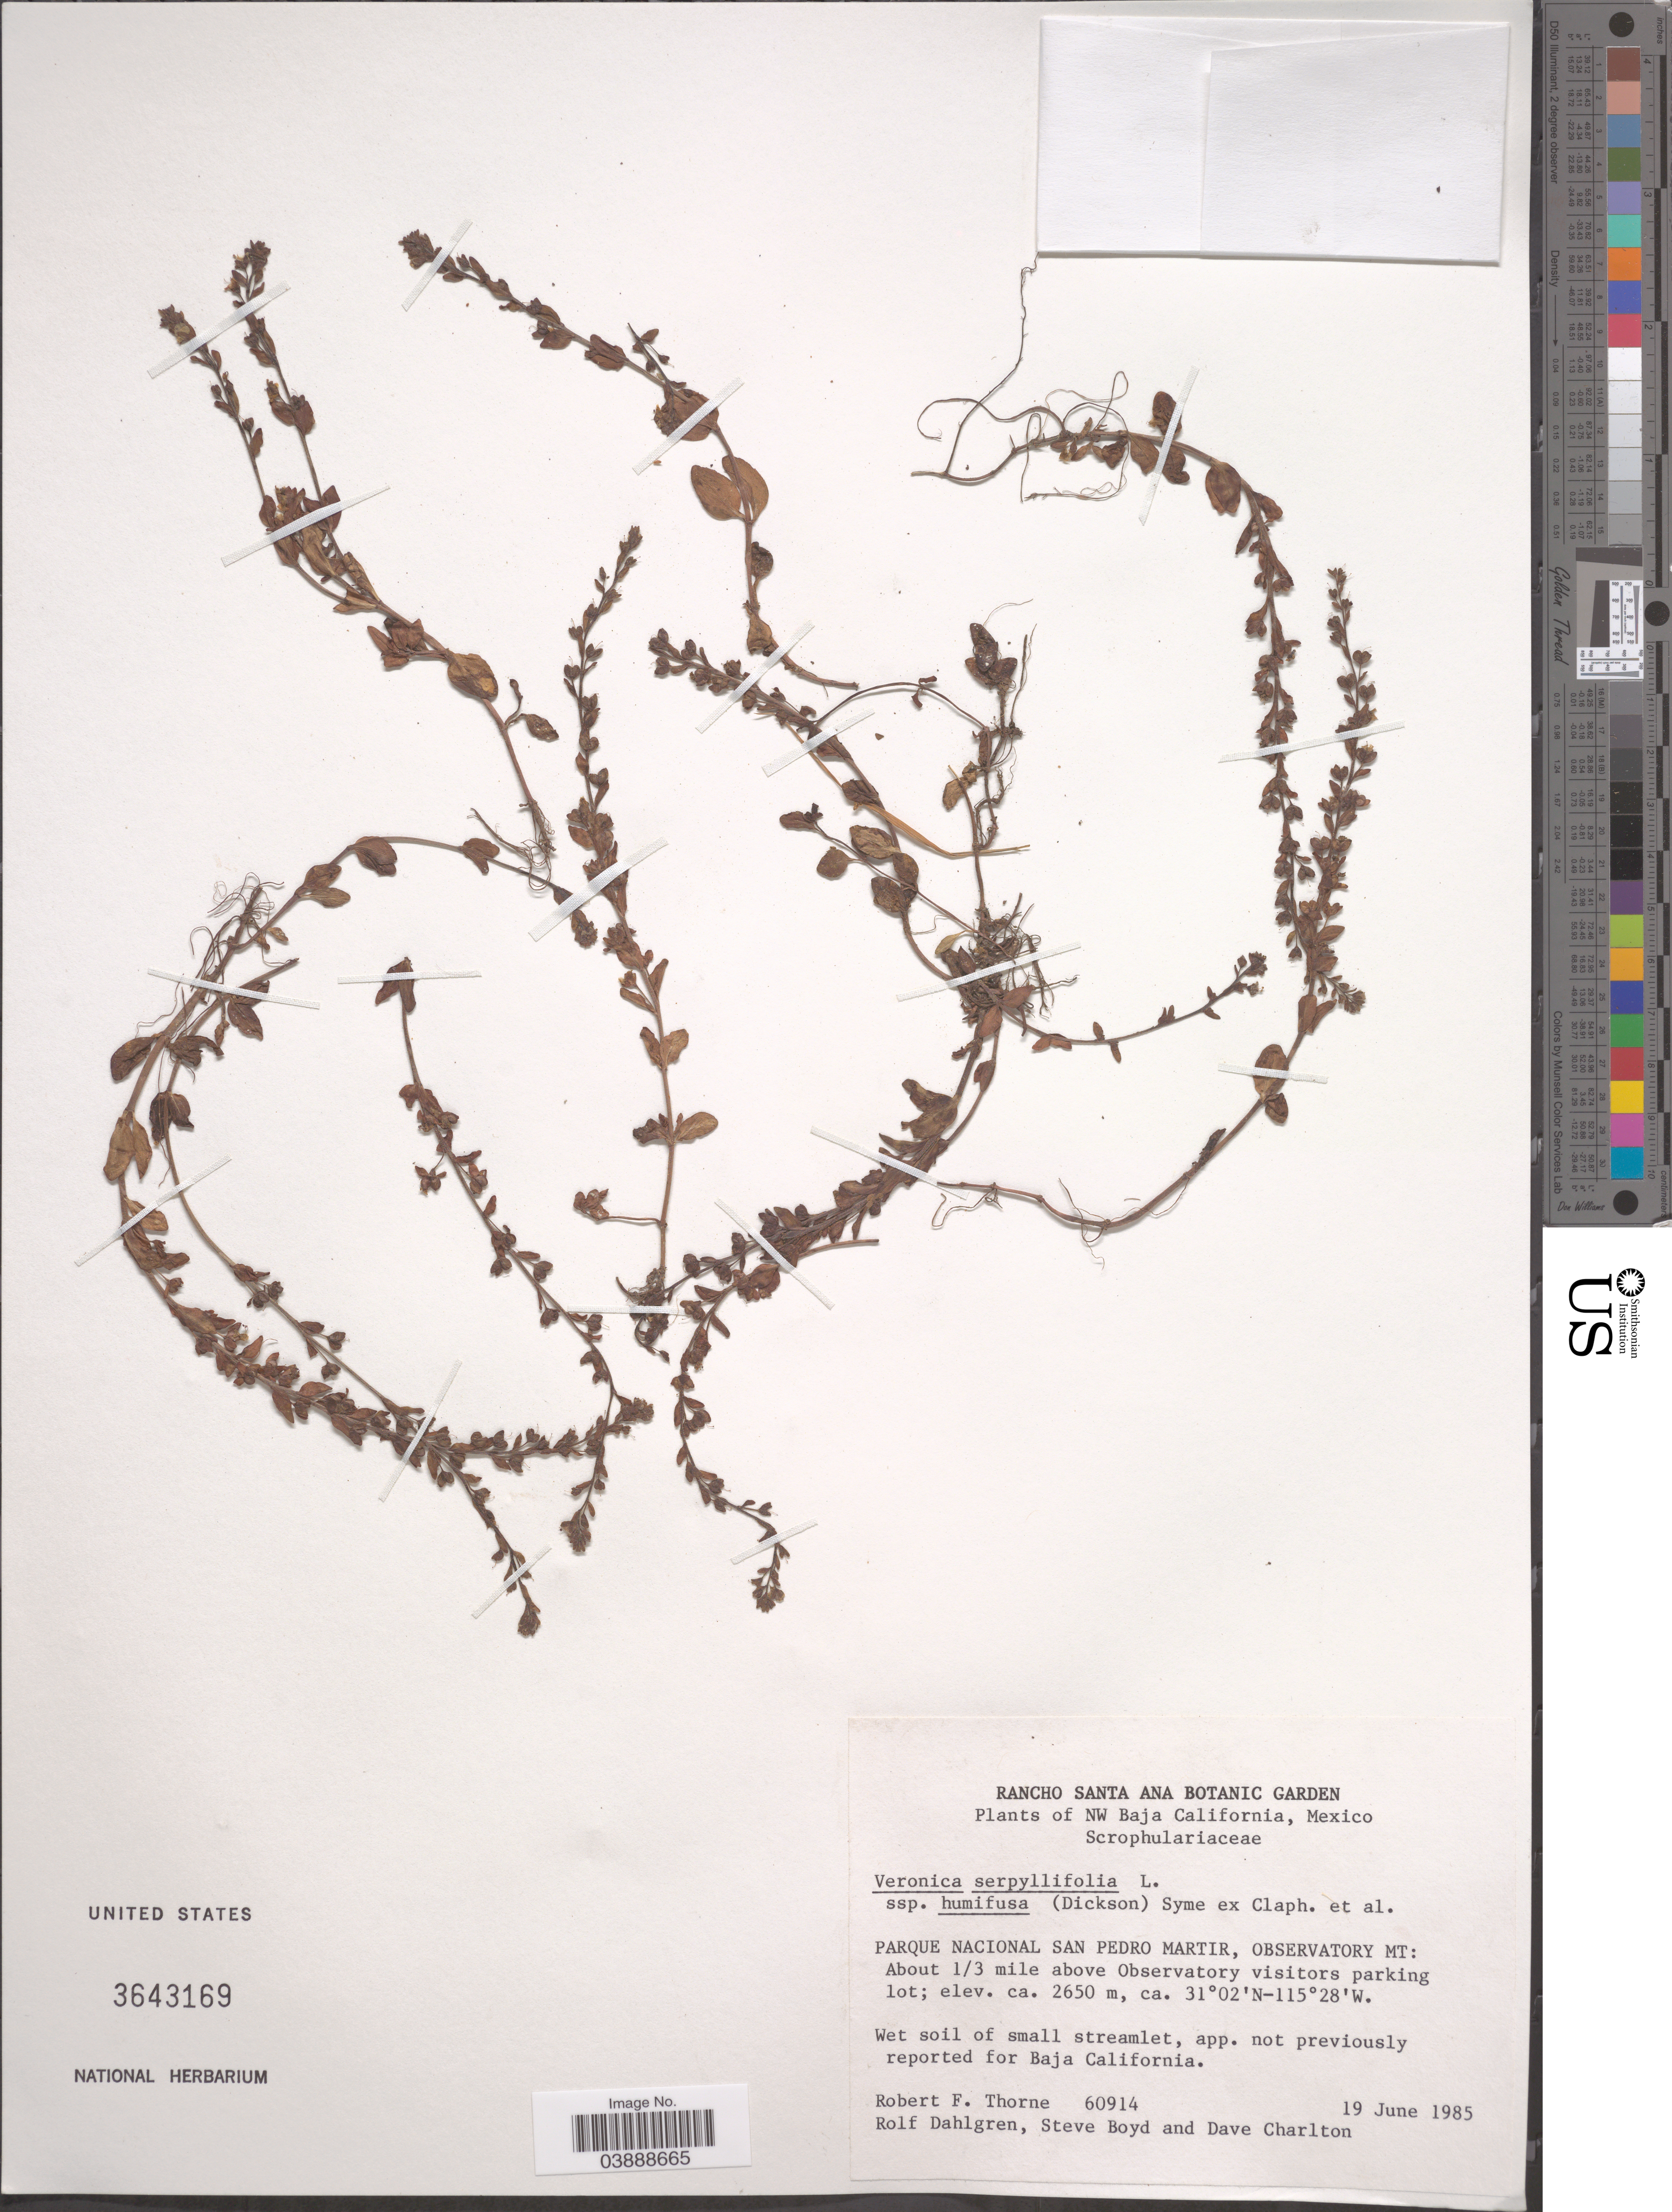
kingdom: Plantae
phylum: Tracheophyta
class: Magnoliopsida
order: Lamiales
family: Plantaginaceae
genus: Veronica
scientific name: Veronica serpyllifolia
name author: L.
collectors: R. F. Thorne, R. Dahlgren, S. Boyd & D. Charlton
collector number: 60914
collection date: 1985-06-19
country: Mexico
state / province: Baja California Norte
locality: NW Baja California. Parque Nacional San Pedro Martir, Observatory Mt: About 1/3 mile above Observatory visitors parking lot.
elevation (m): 2650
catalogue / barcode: US 3643169